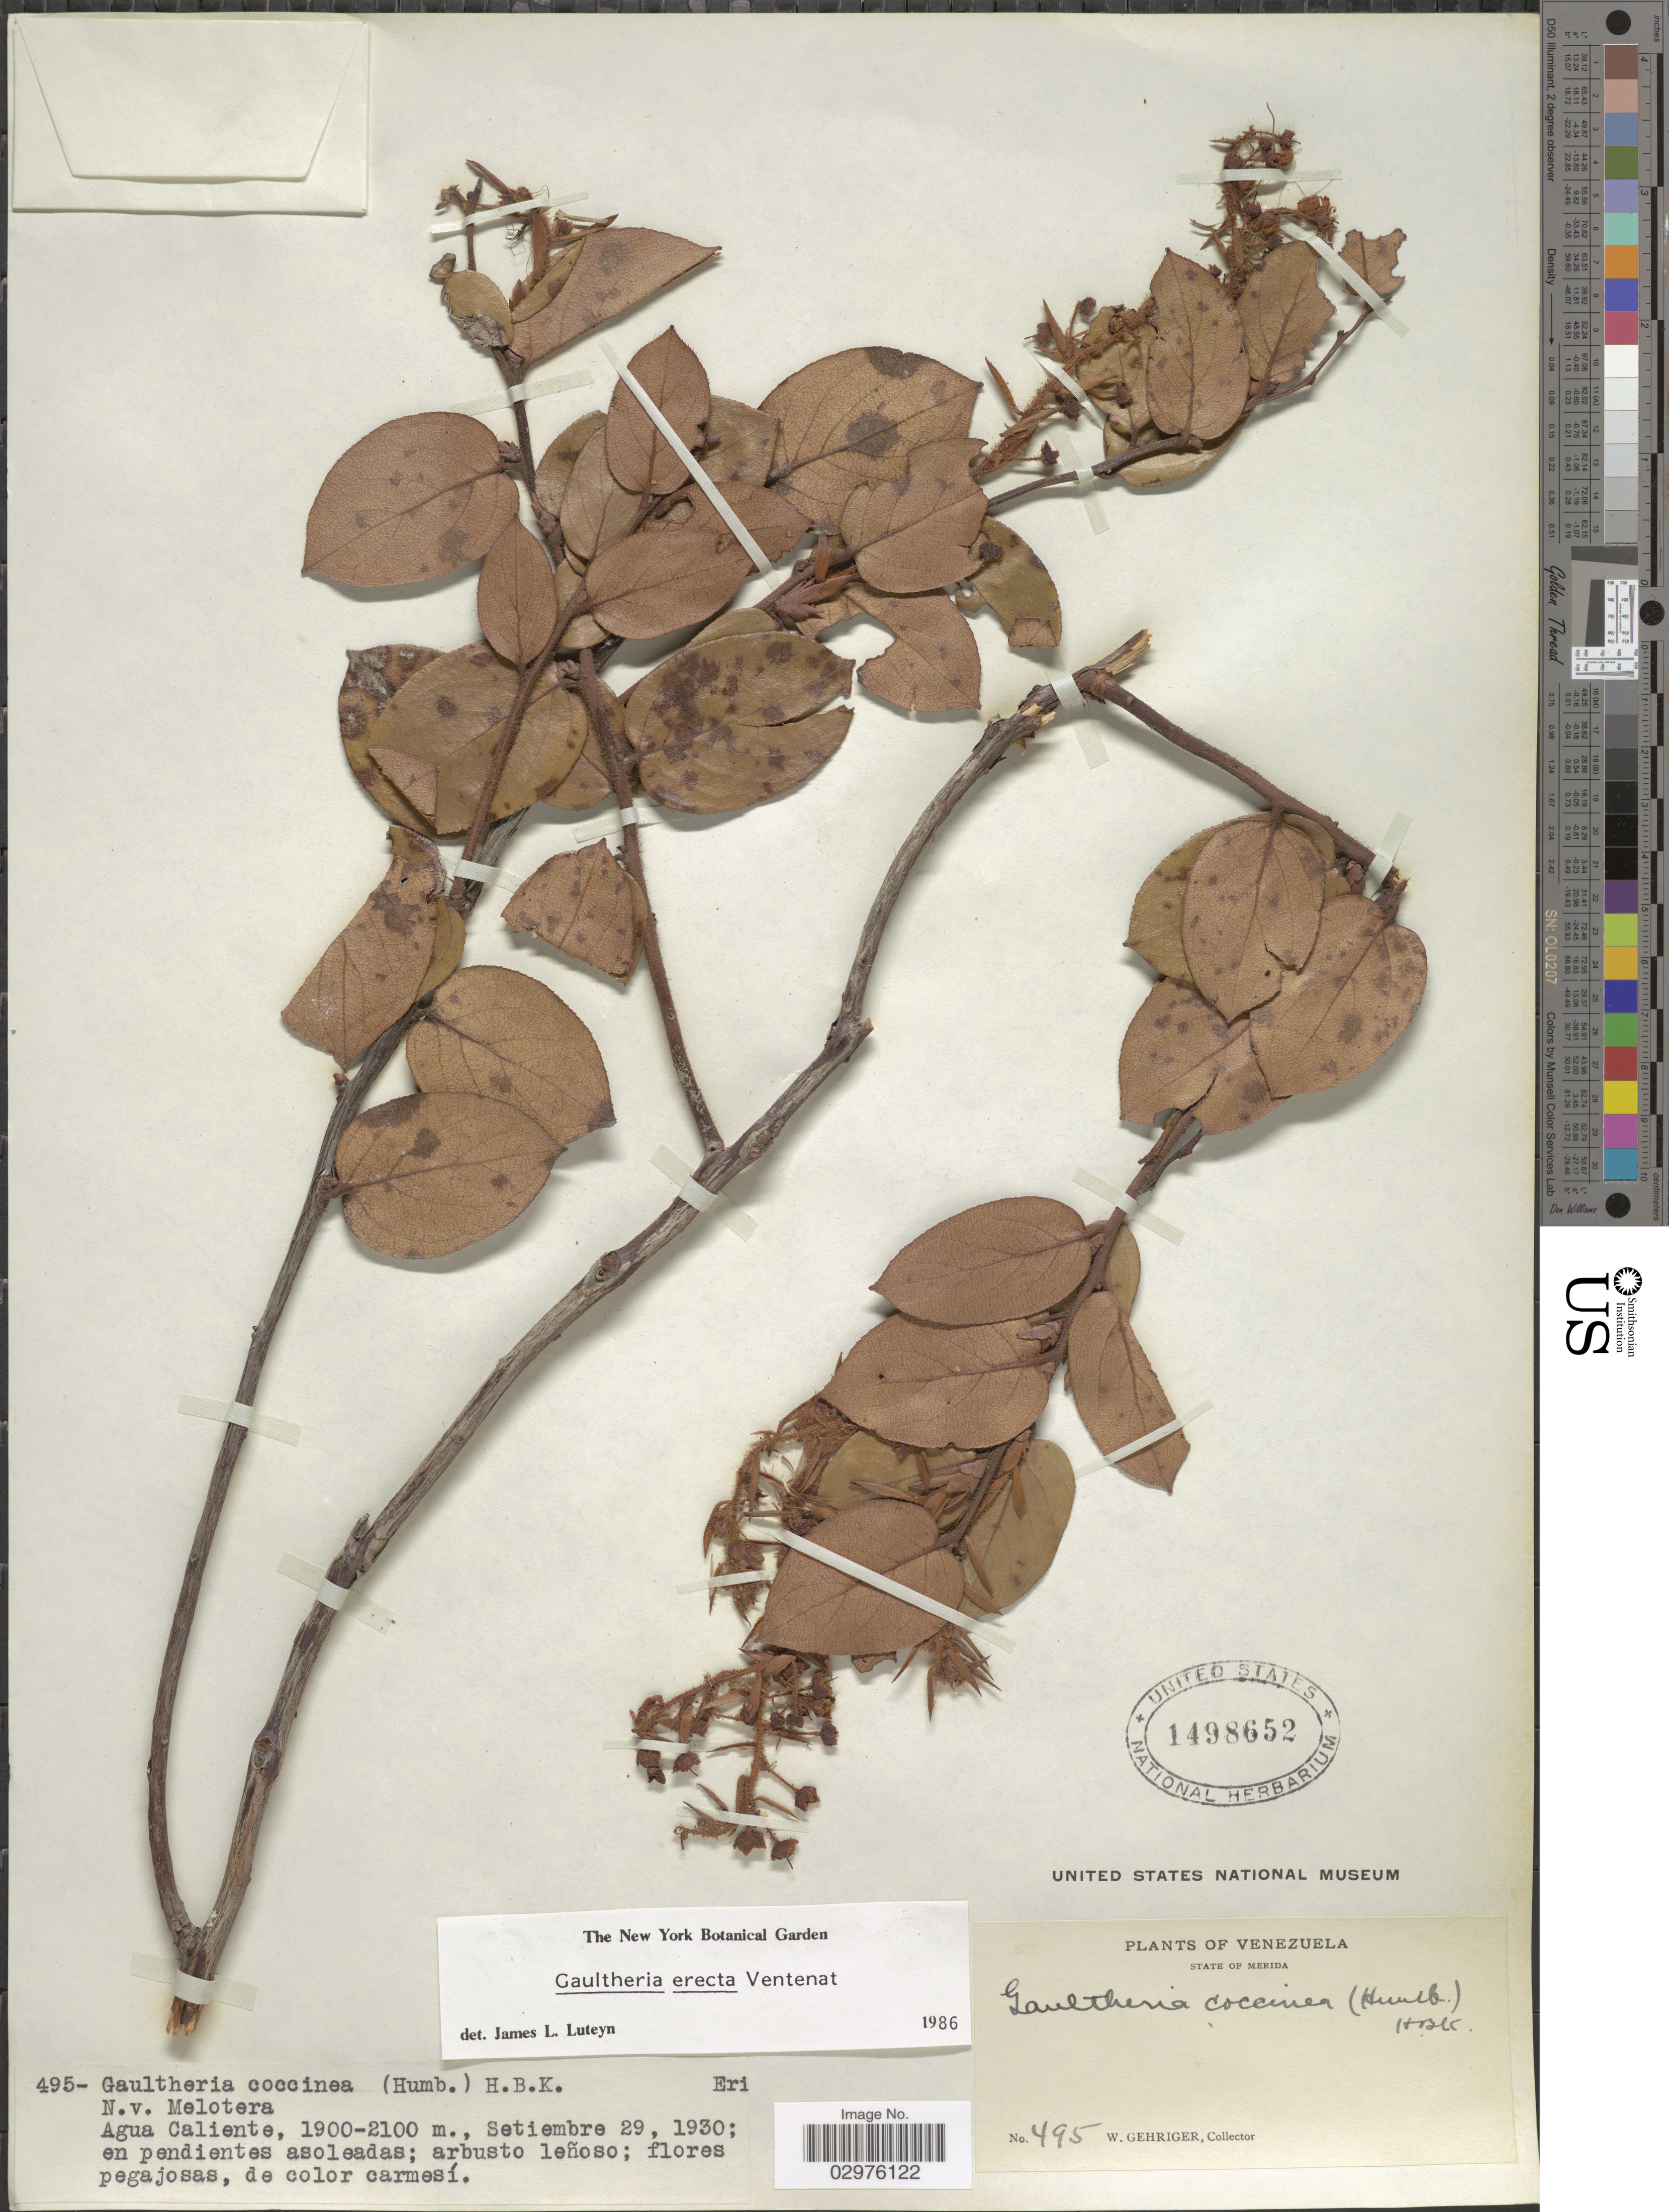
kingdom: Plantae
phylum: Tracheophyta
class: Magnoliopsida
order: Ericales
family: Ericaceae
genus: Gaultheria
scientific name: Gaultheria erecta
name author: Vent.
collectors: W. Gehriger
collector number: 495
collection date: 1930-09-29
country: Venezuela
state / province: Mérida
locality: State of Merida. Agua Caliente.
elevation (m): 1900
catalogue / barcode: US 1498652